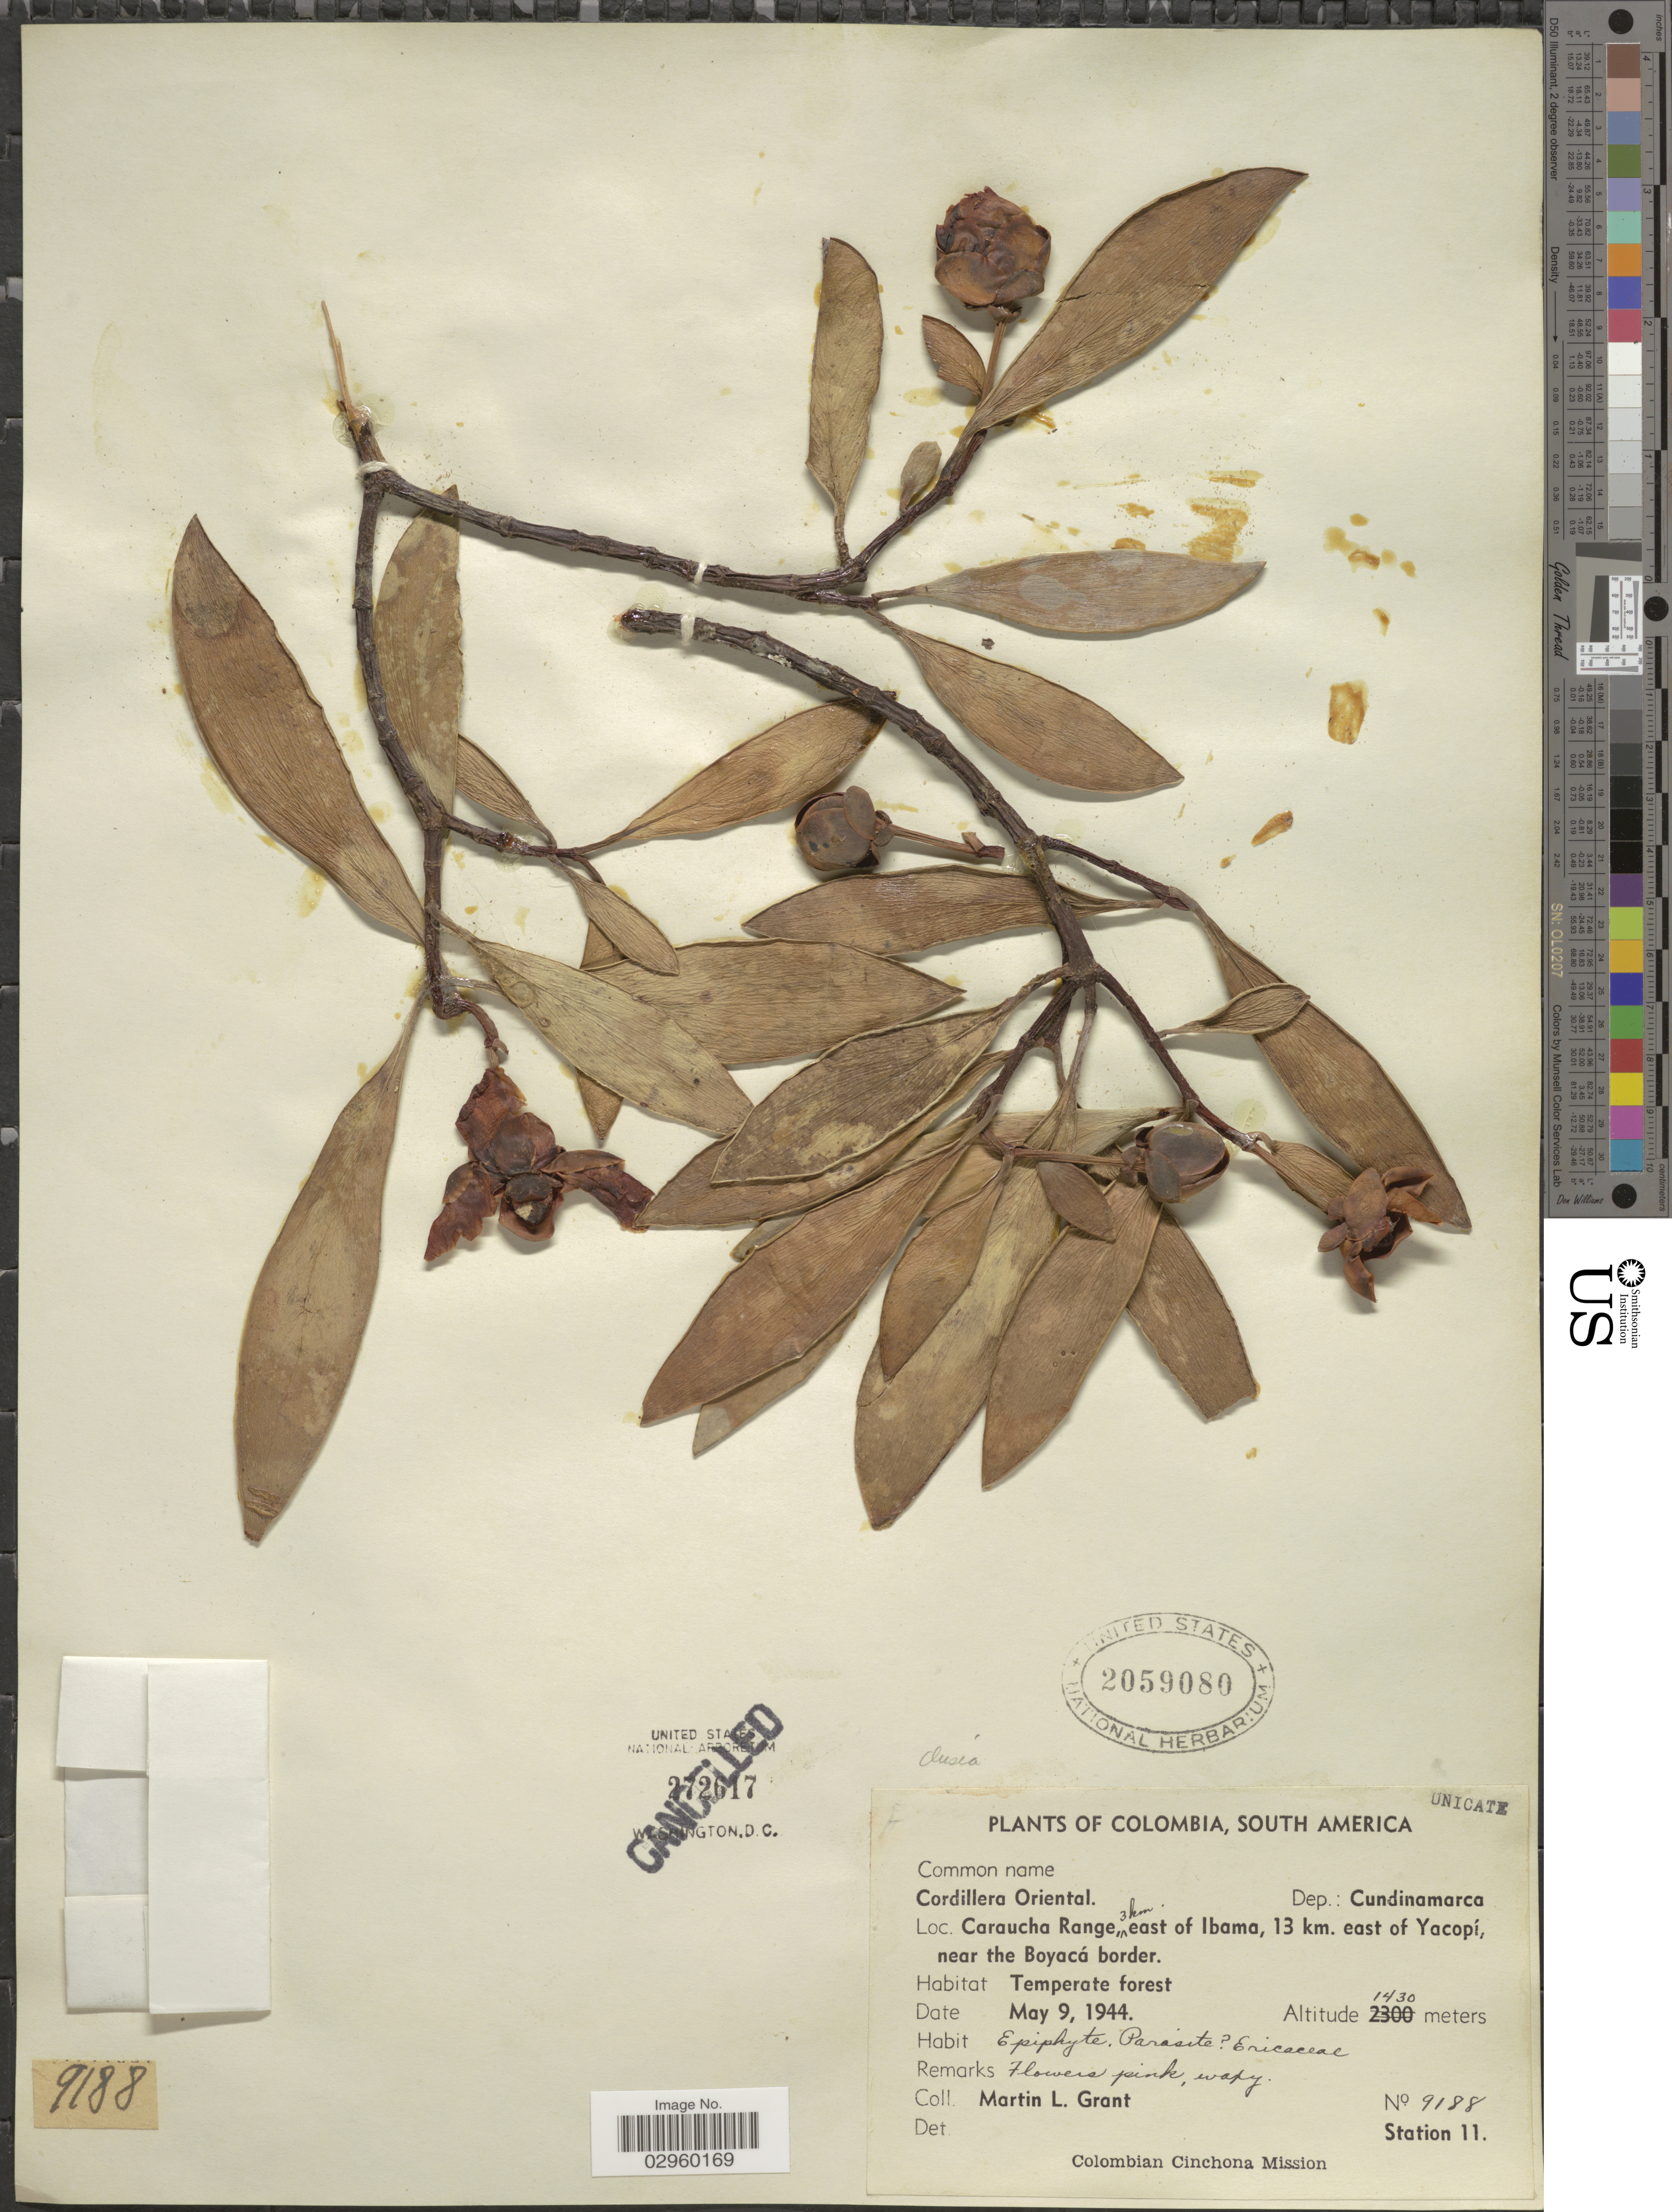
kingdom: Plantae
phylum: Tracheophyta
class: Magnoliopsida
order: Malpighiales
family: Clusiaceae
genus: Clusia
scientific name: Clusia sp.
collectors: M. L. Grant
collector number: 9188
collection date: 1944-05-09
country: Colombia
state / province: Cundinamarca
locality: Cordillera Oriental, Dep.: Cundinamarca, Caraucha Range, 3 km east of Ibama, 13 km. east of Yacopi, near the Boyacá border.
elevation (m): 1430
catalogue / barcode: US 2059080